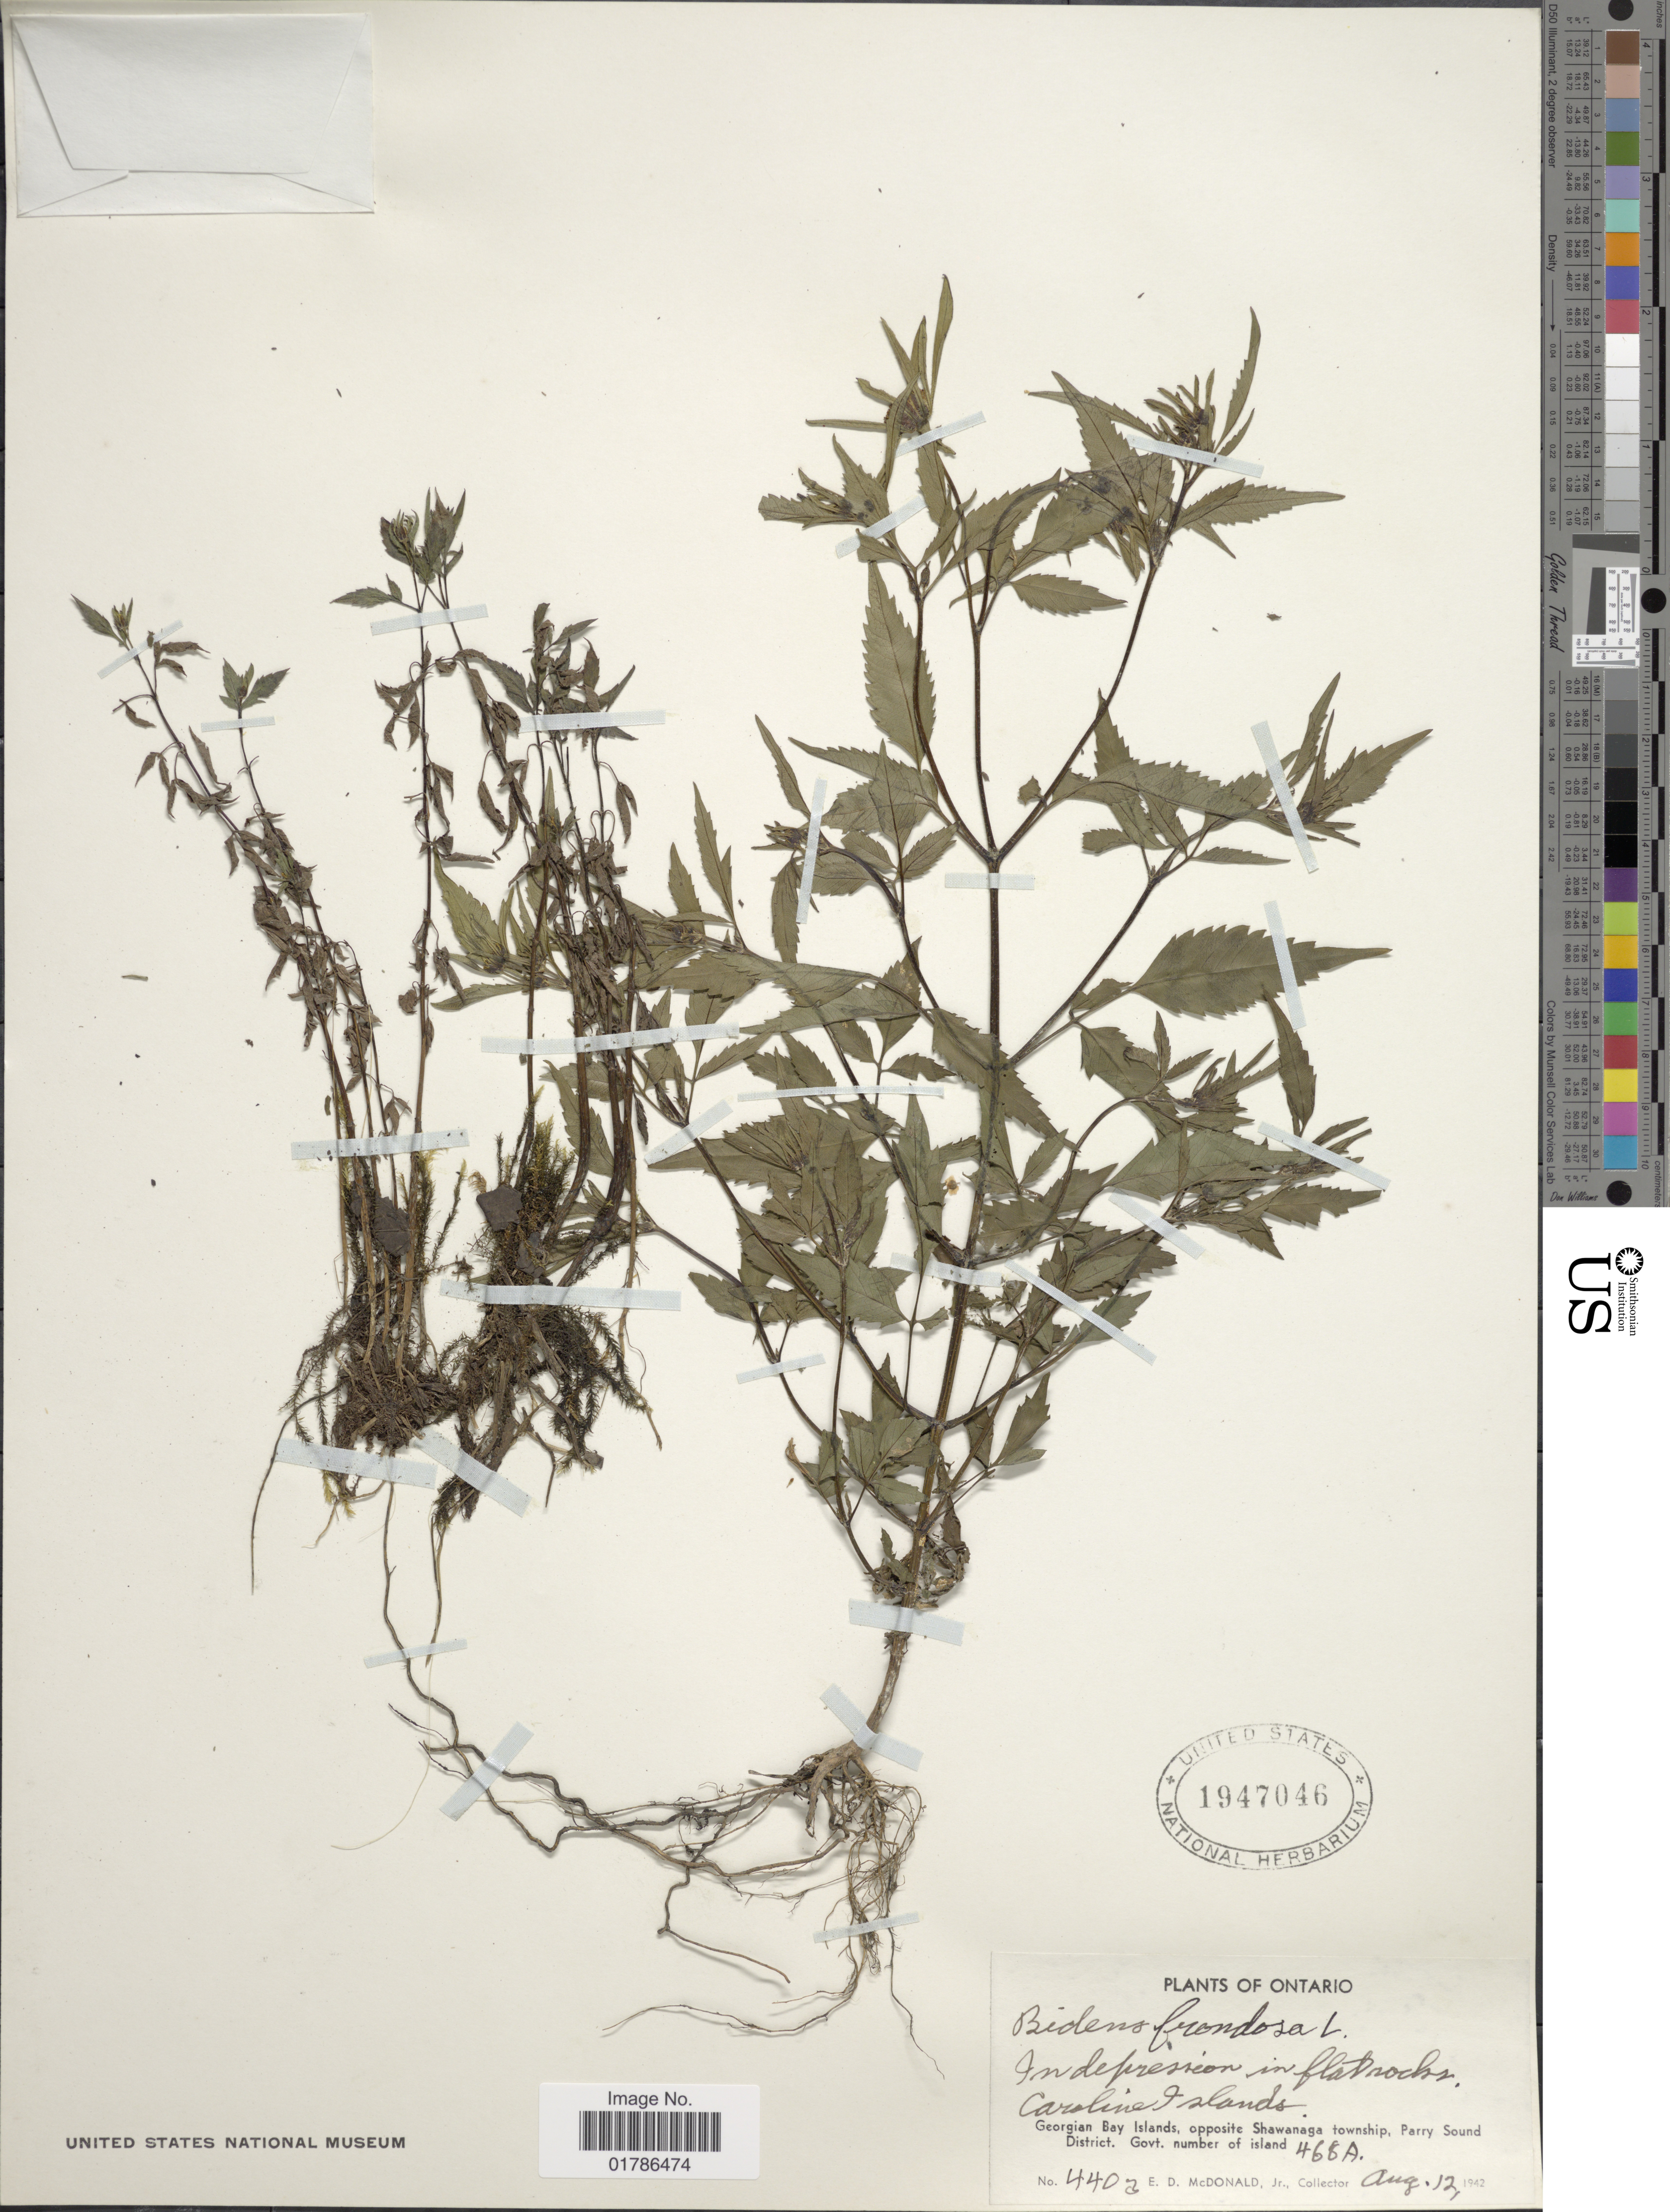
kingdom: Plantae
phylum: Tracheophyta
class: Magnoliopsida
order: Asterales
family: Asteraceae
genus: Bidens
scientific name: Bidens frondosa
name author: L.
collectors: E. D. McDonald Jr.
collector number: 4403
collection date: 1942-08-12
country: Canada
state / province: Ontario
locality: Caroline Islands, Georgian Bay Islands, Shawanaga township, Parry Sound District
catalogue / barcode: US 1947046